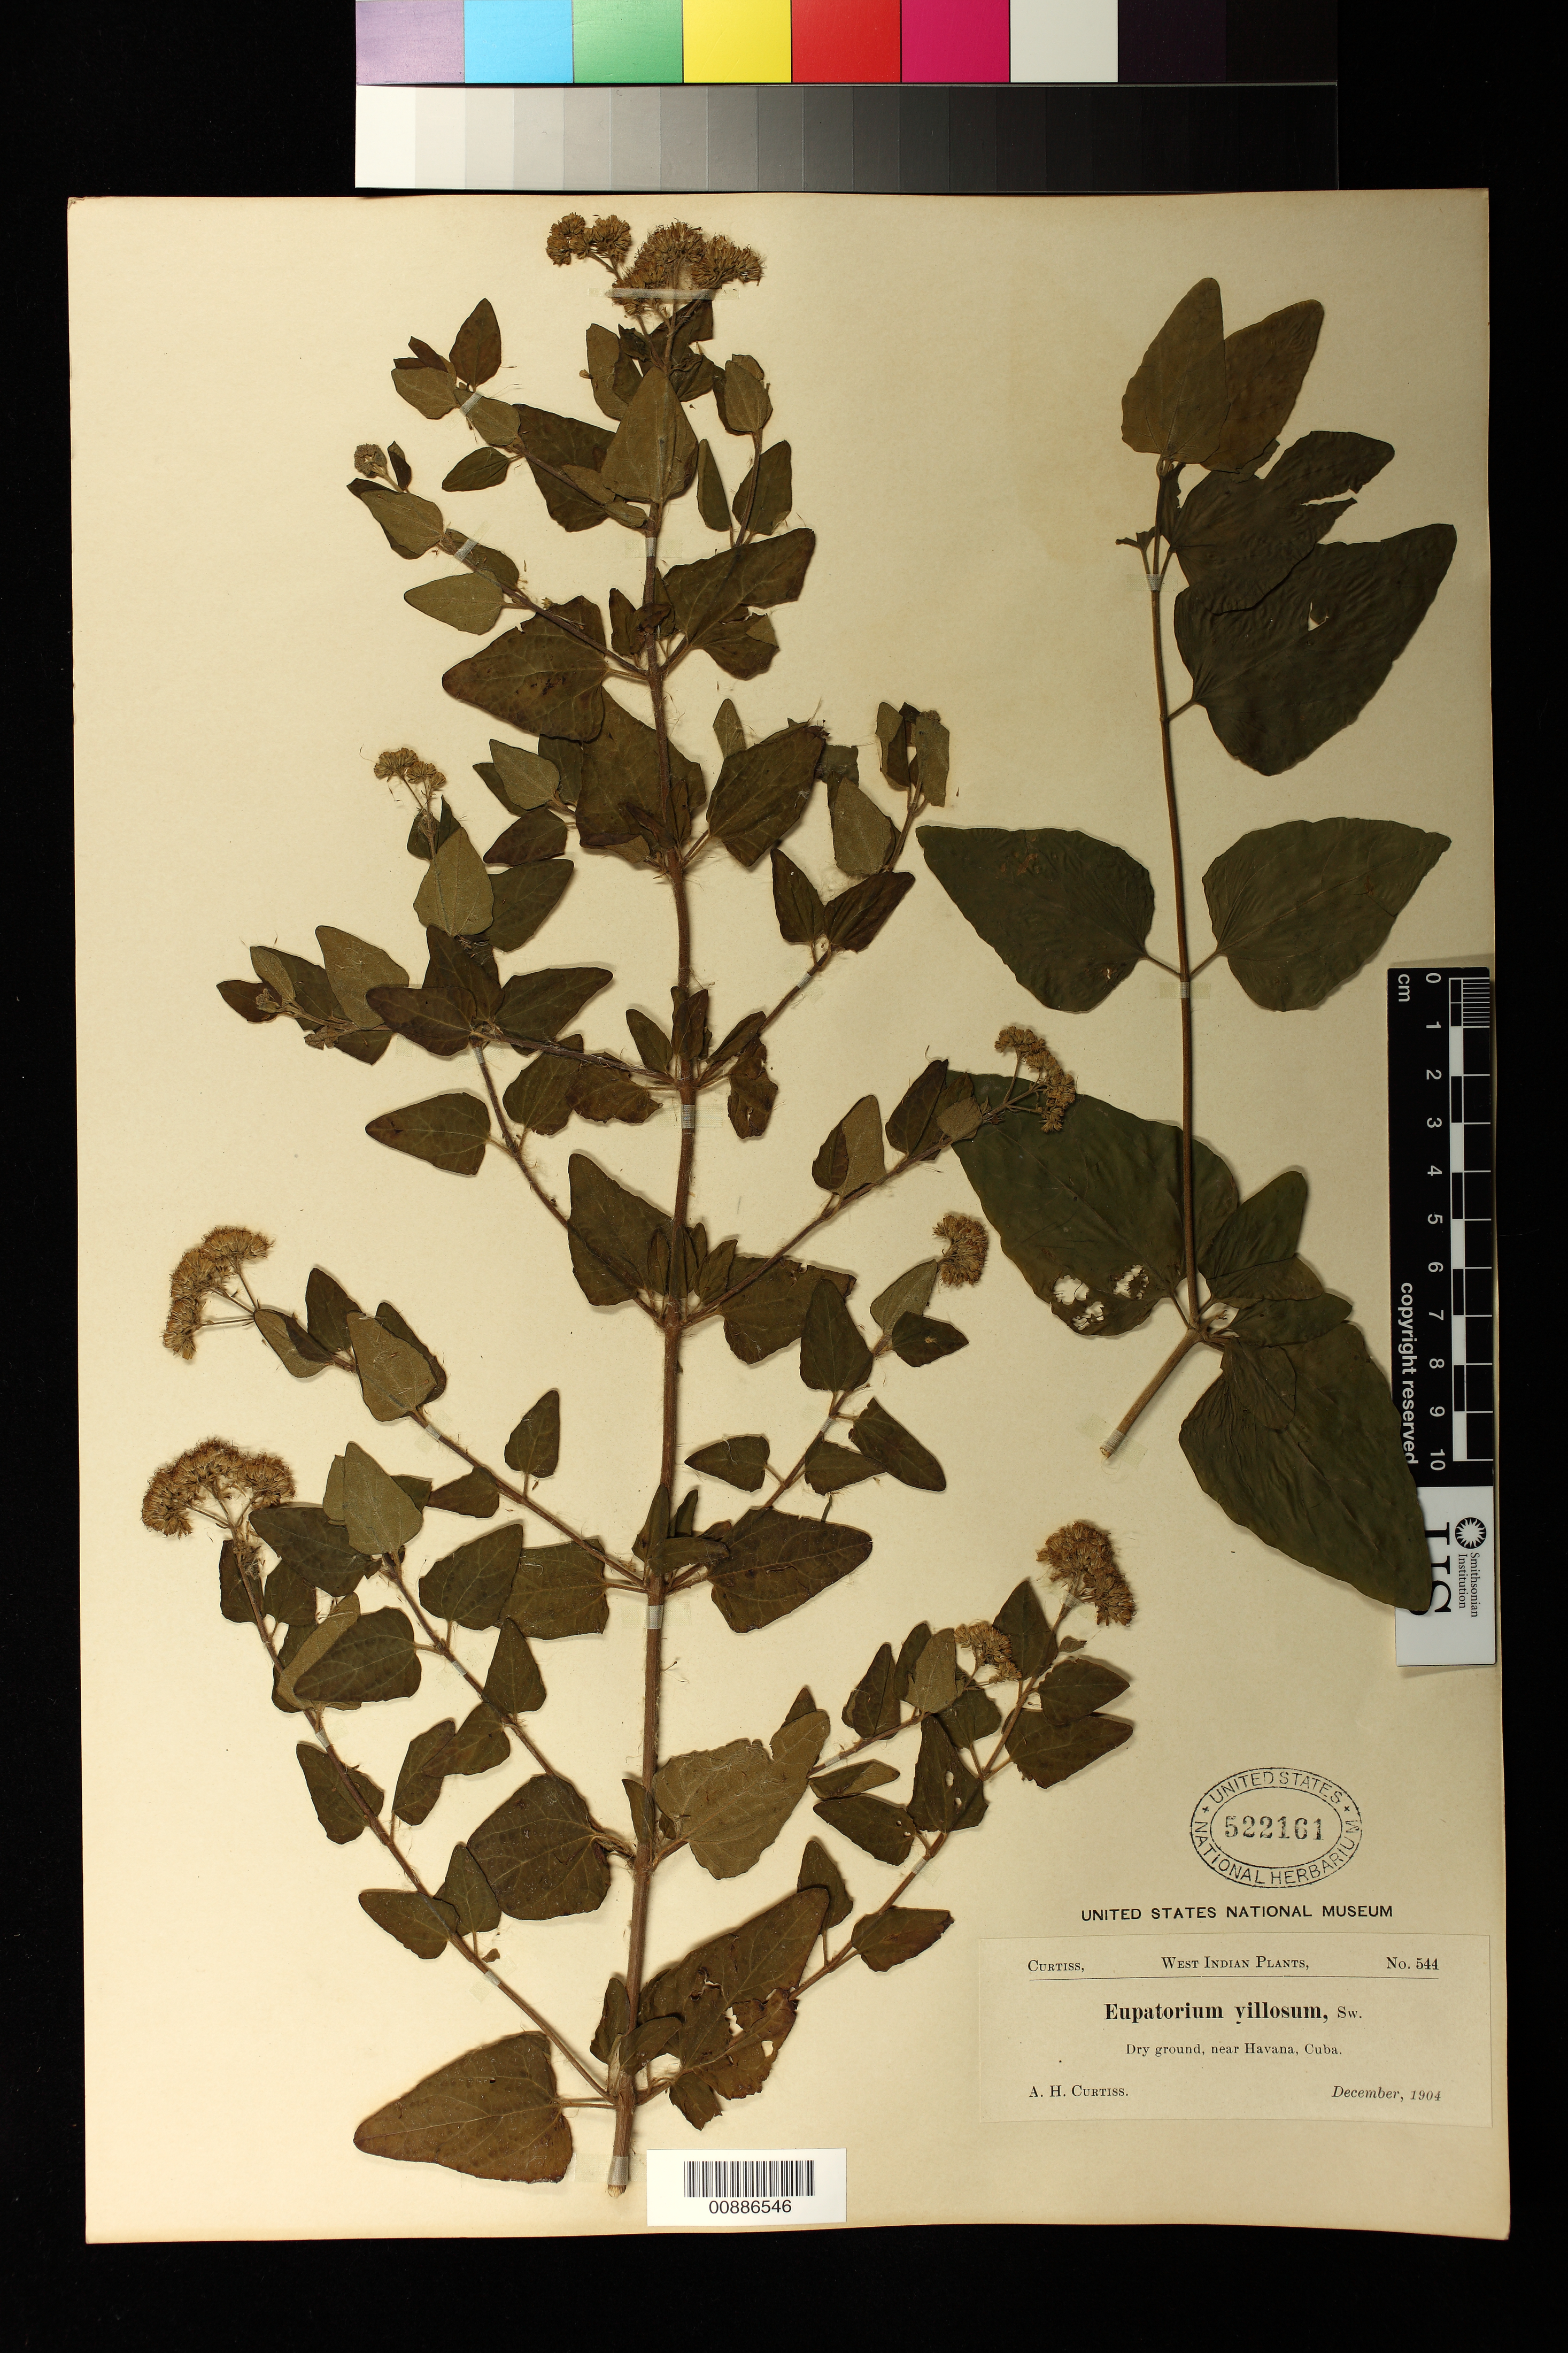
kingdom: Plantae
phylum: Tracheophyta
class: Magnoliopsida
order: Asterales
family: Asteraceae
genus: Koanophyllon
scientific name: Koanophyllon villosum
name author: (Sw.) R.M. King & H. Rob.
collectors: A. H. Curtiss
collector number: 544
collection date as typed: Dec 1904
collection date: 1904-12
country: Cuba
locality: Near Havana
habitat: Dry ground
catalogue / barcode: US 522161